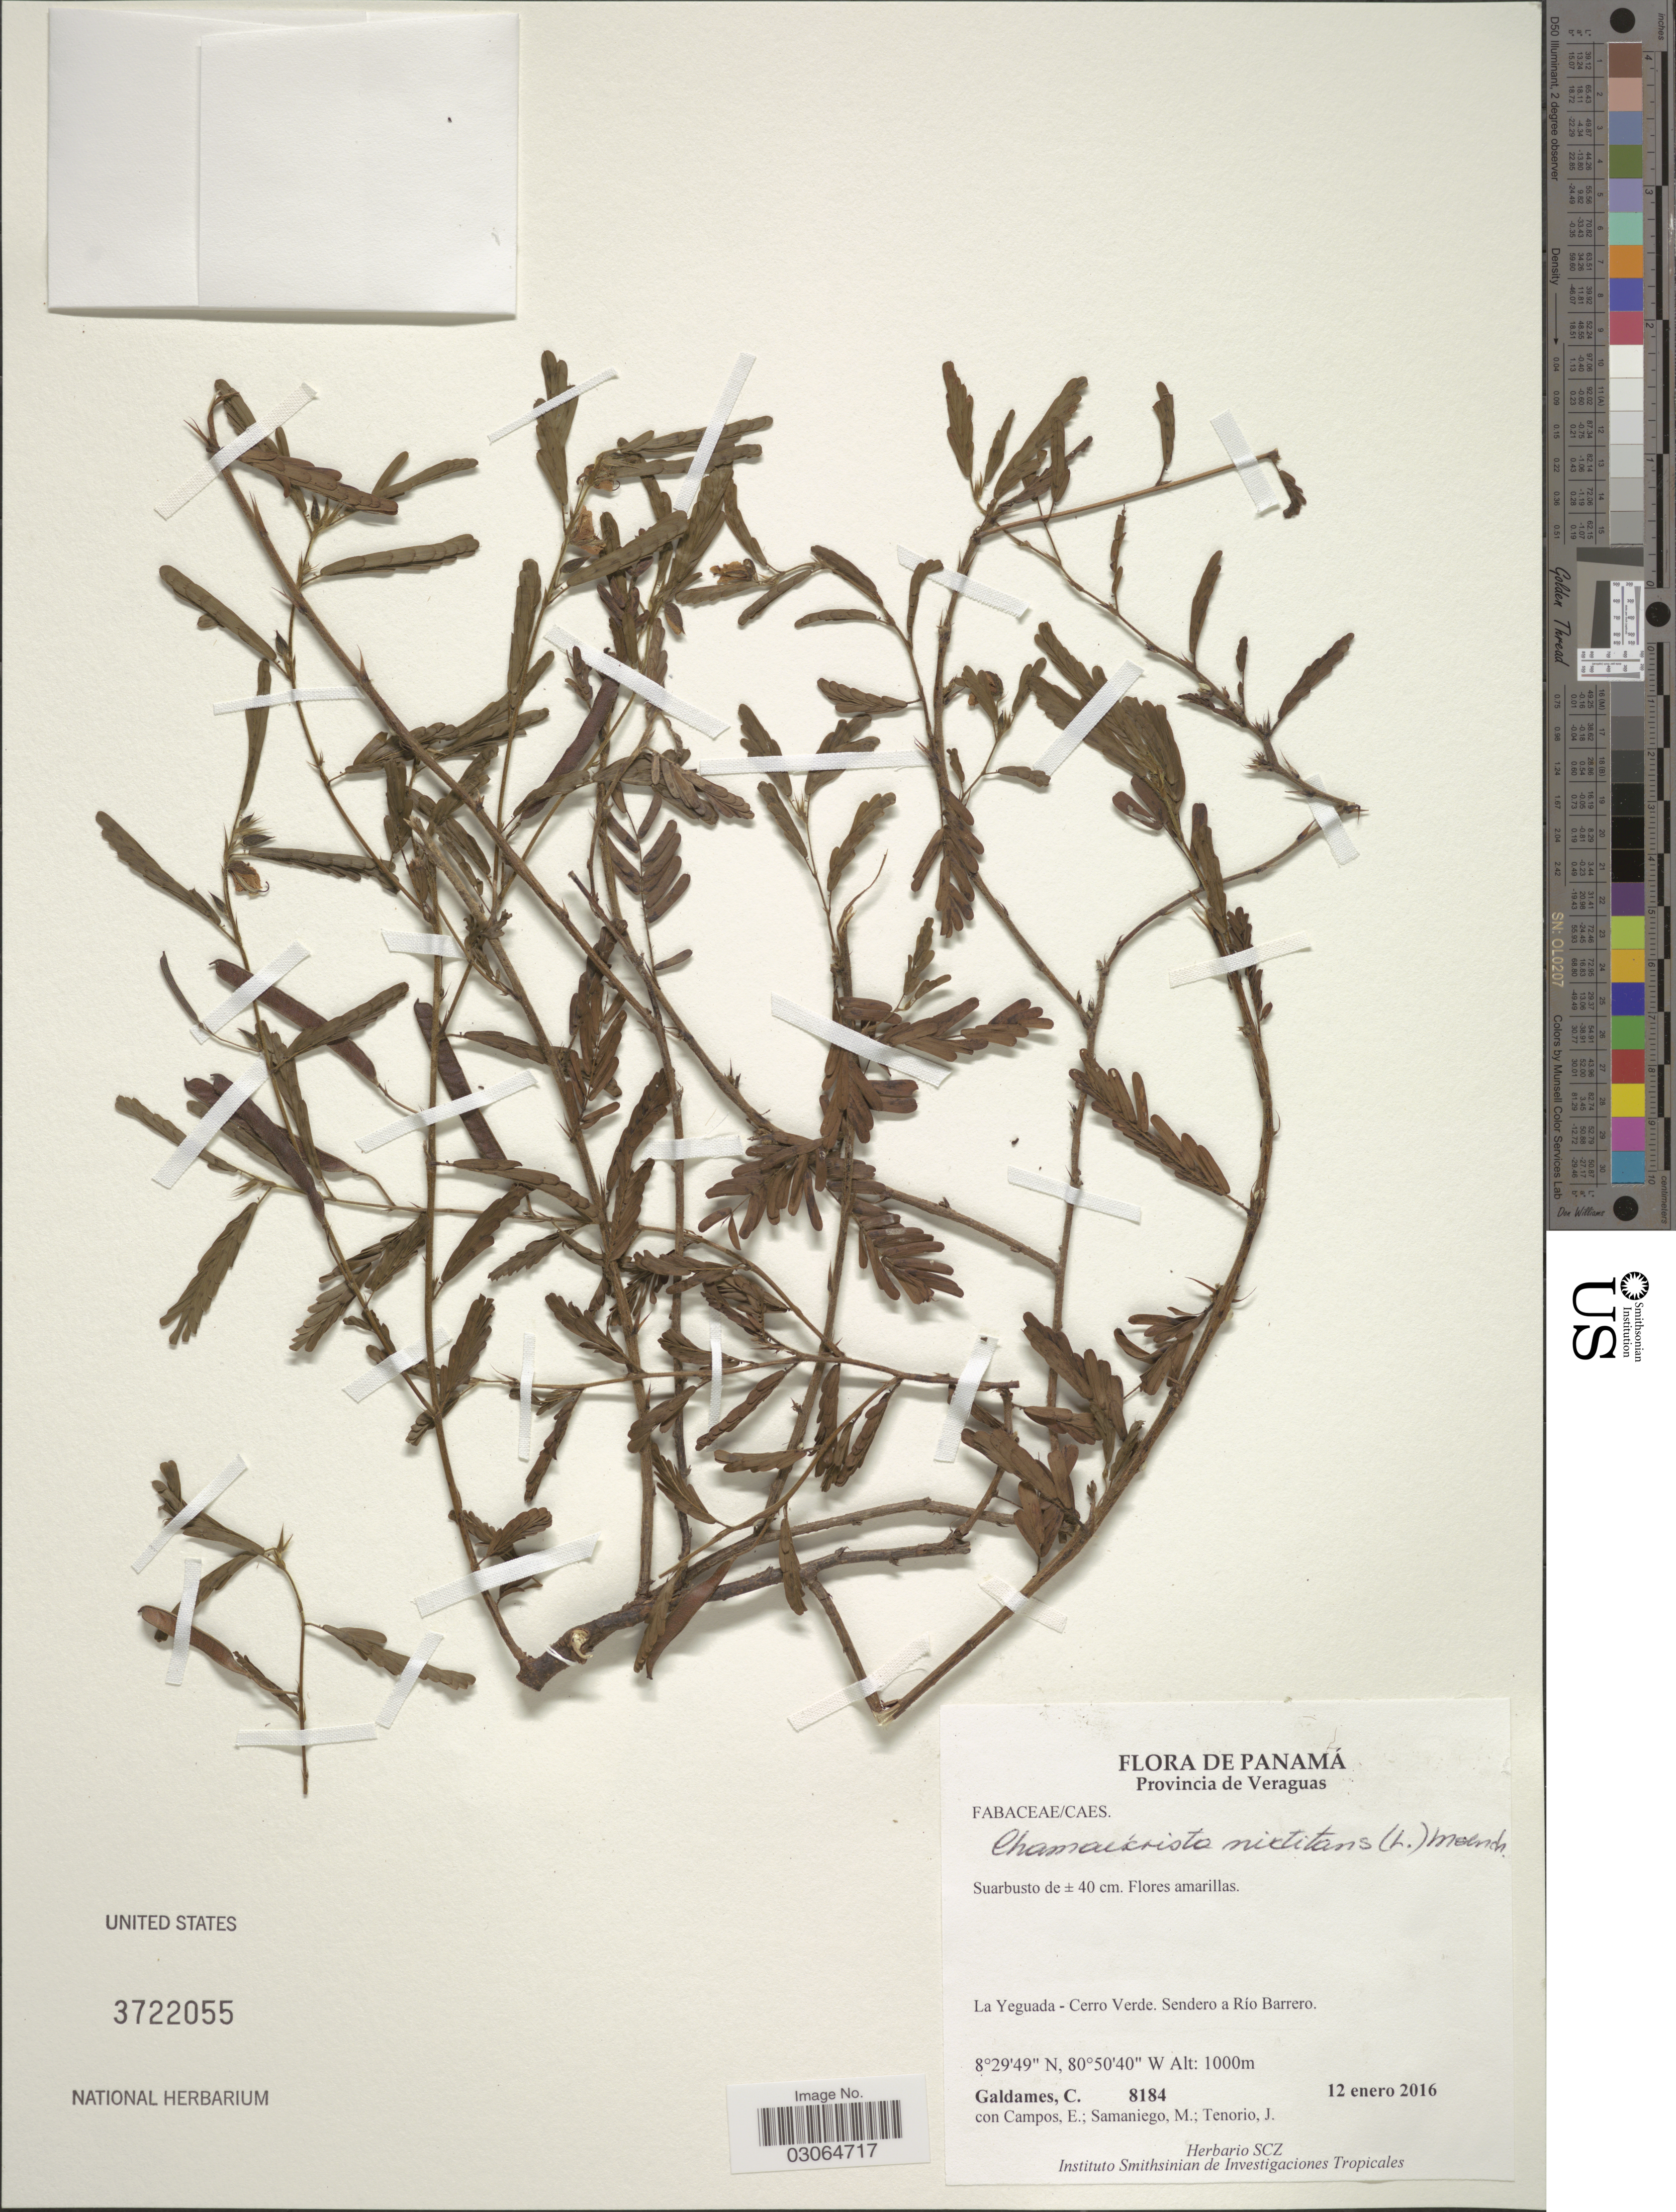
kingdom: Plantae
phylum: Tracheophyta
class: Magnoliopsida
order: Fabales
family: Fabaceae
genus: Chamaecrista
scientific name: Chamaecrista nictitans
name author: (L.) Moench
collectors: C. Galdames, E. Campos, M. Samaniego & J. Tenorio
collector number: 8184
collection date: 2016-01-12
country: Panama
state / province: Veraguas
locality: La Yeguada - Cerro Verde. Sendero a Rio Barrero.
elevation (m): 1000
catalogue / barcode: US 3722055